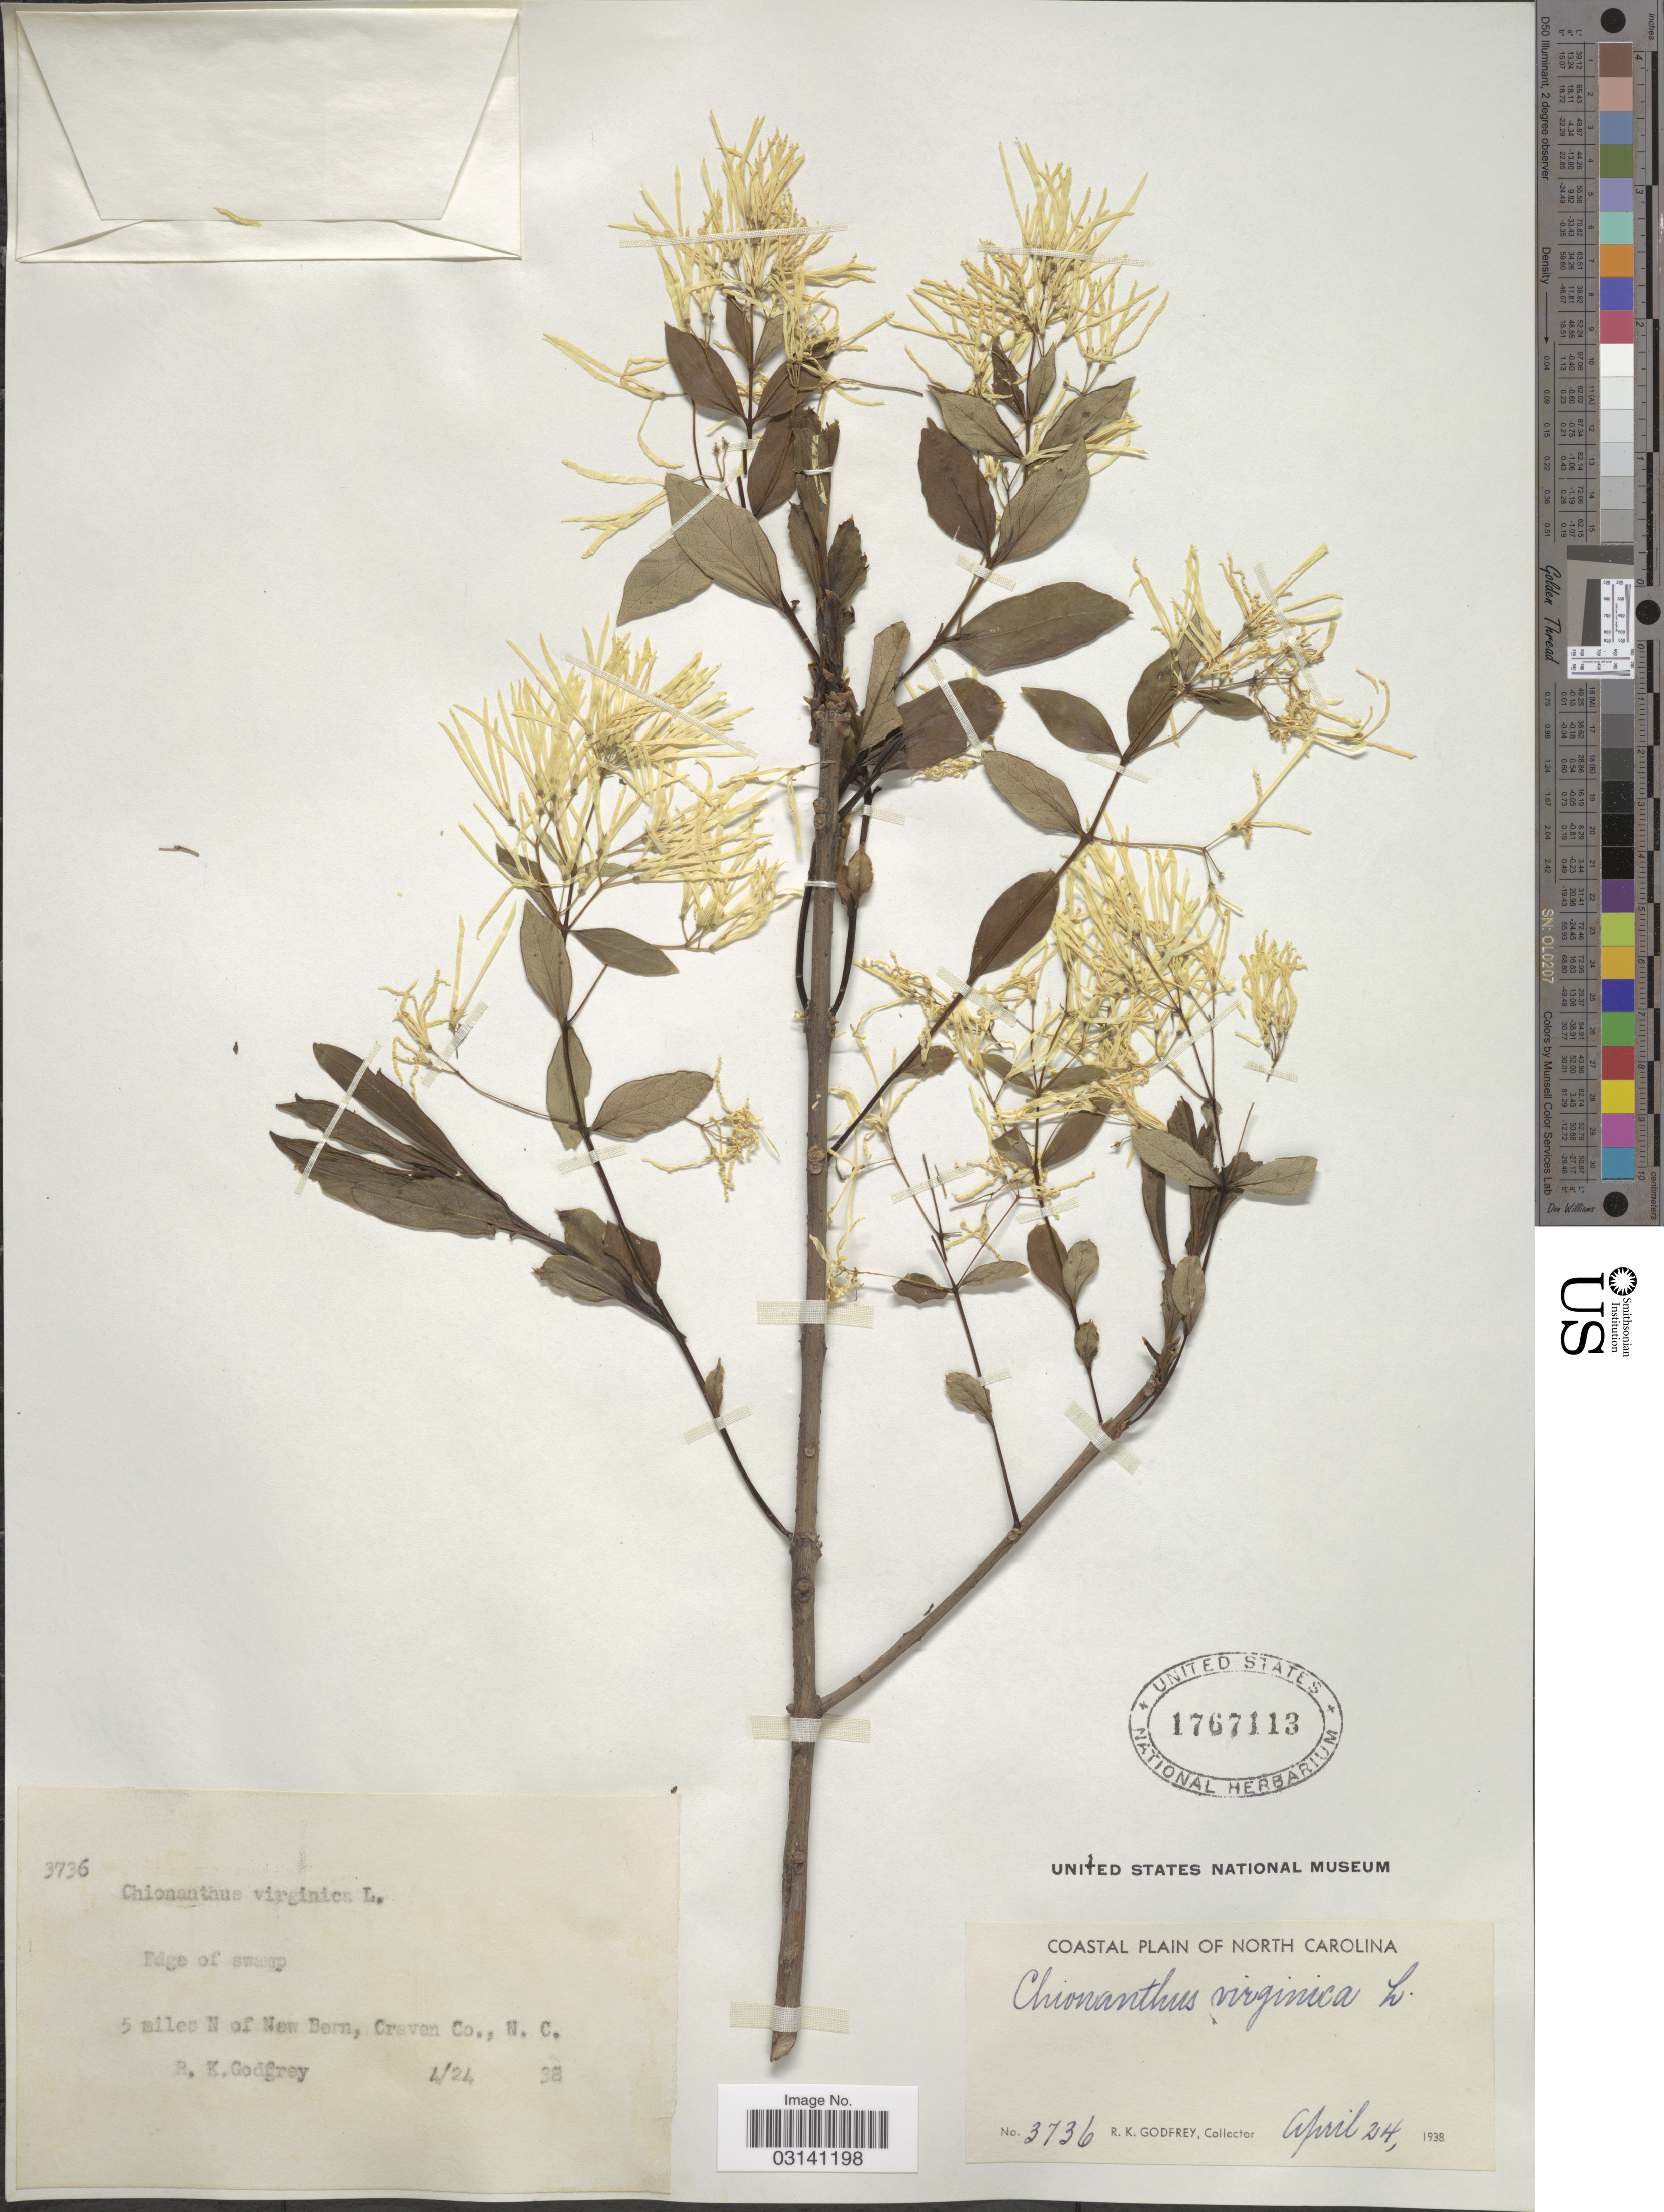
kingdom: Plantae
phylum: Tracheophyta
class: Magnoliopsida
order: Lamiales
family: Oleaceae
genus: Chionanthus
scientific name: Chionanthus virginicus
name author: L.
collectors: R. K. Godfrey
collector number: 3736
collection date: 1938-04-24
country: United States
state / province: North Carolina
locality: Coastal Plain of North Carolina, Edge of swamp, 5 miles N of New Bern, Craven Co.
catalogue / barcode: US 1767113